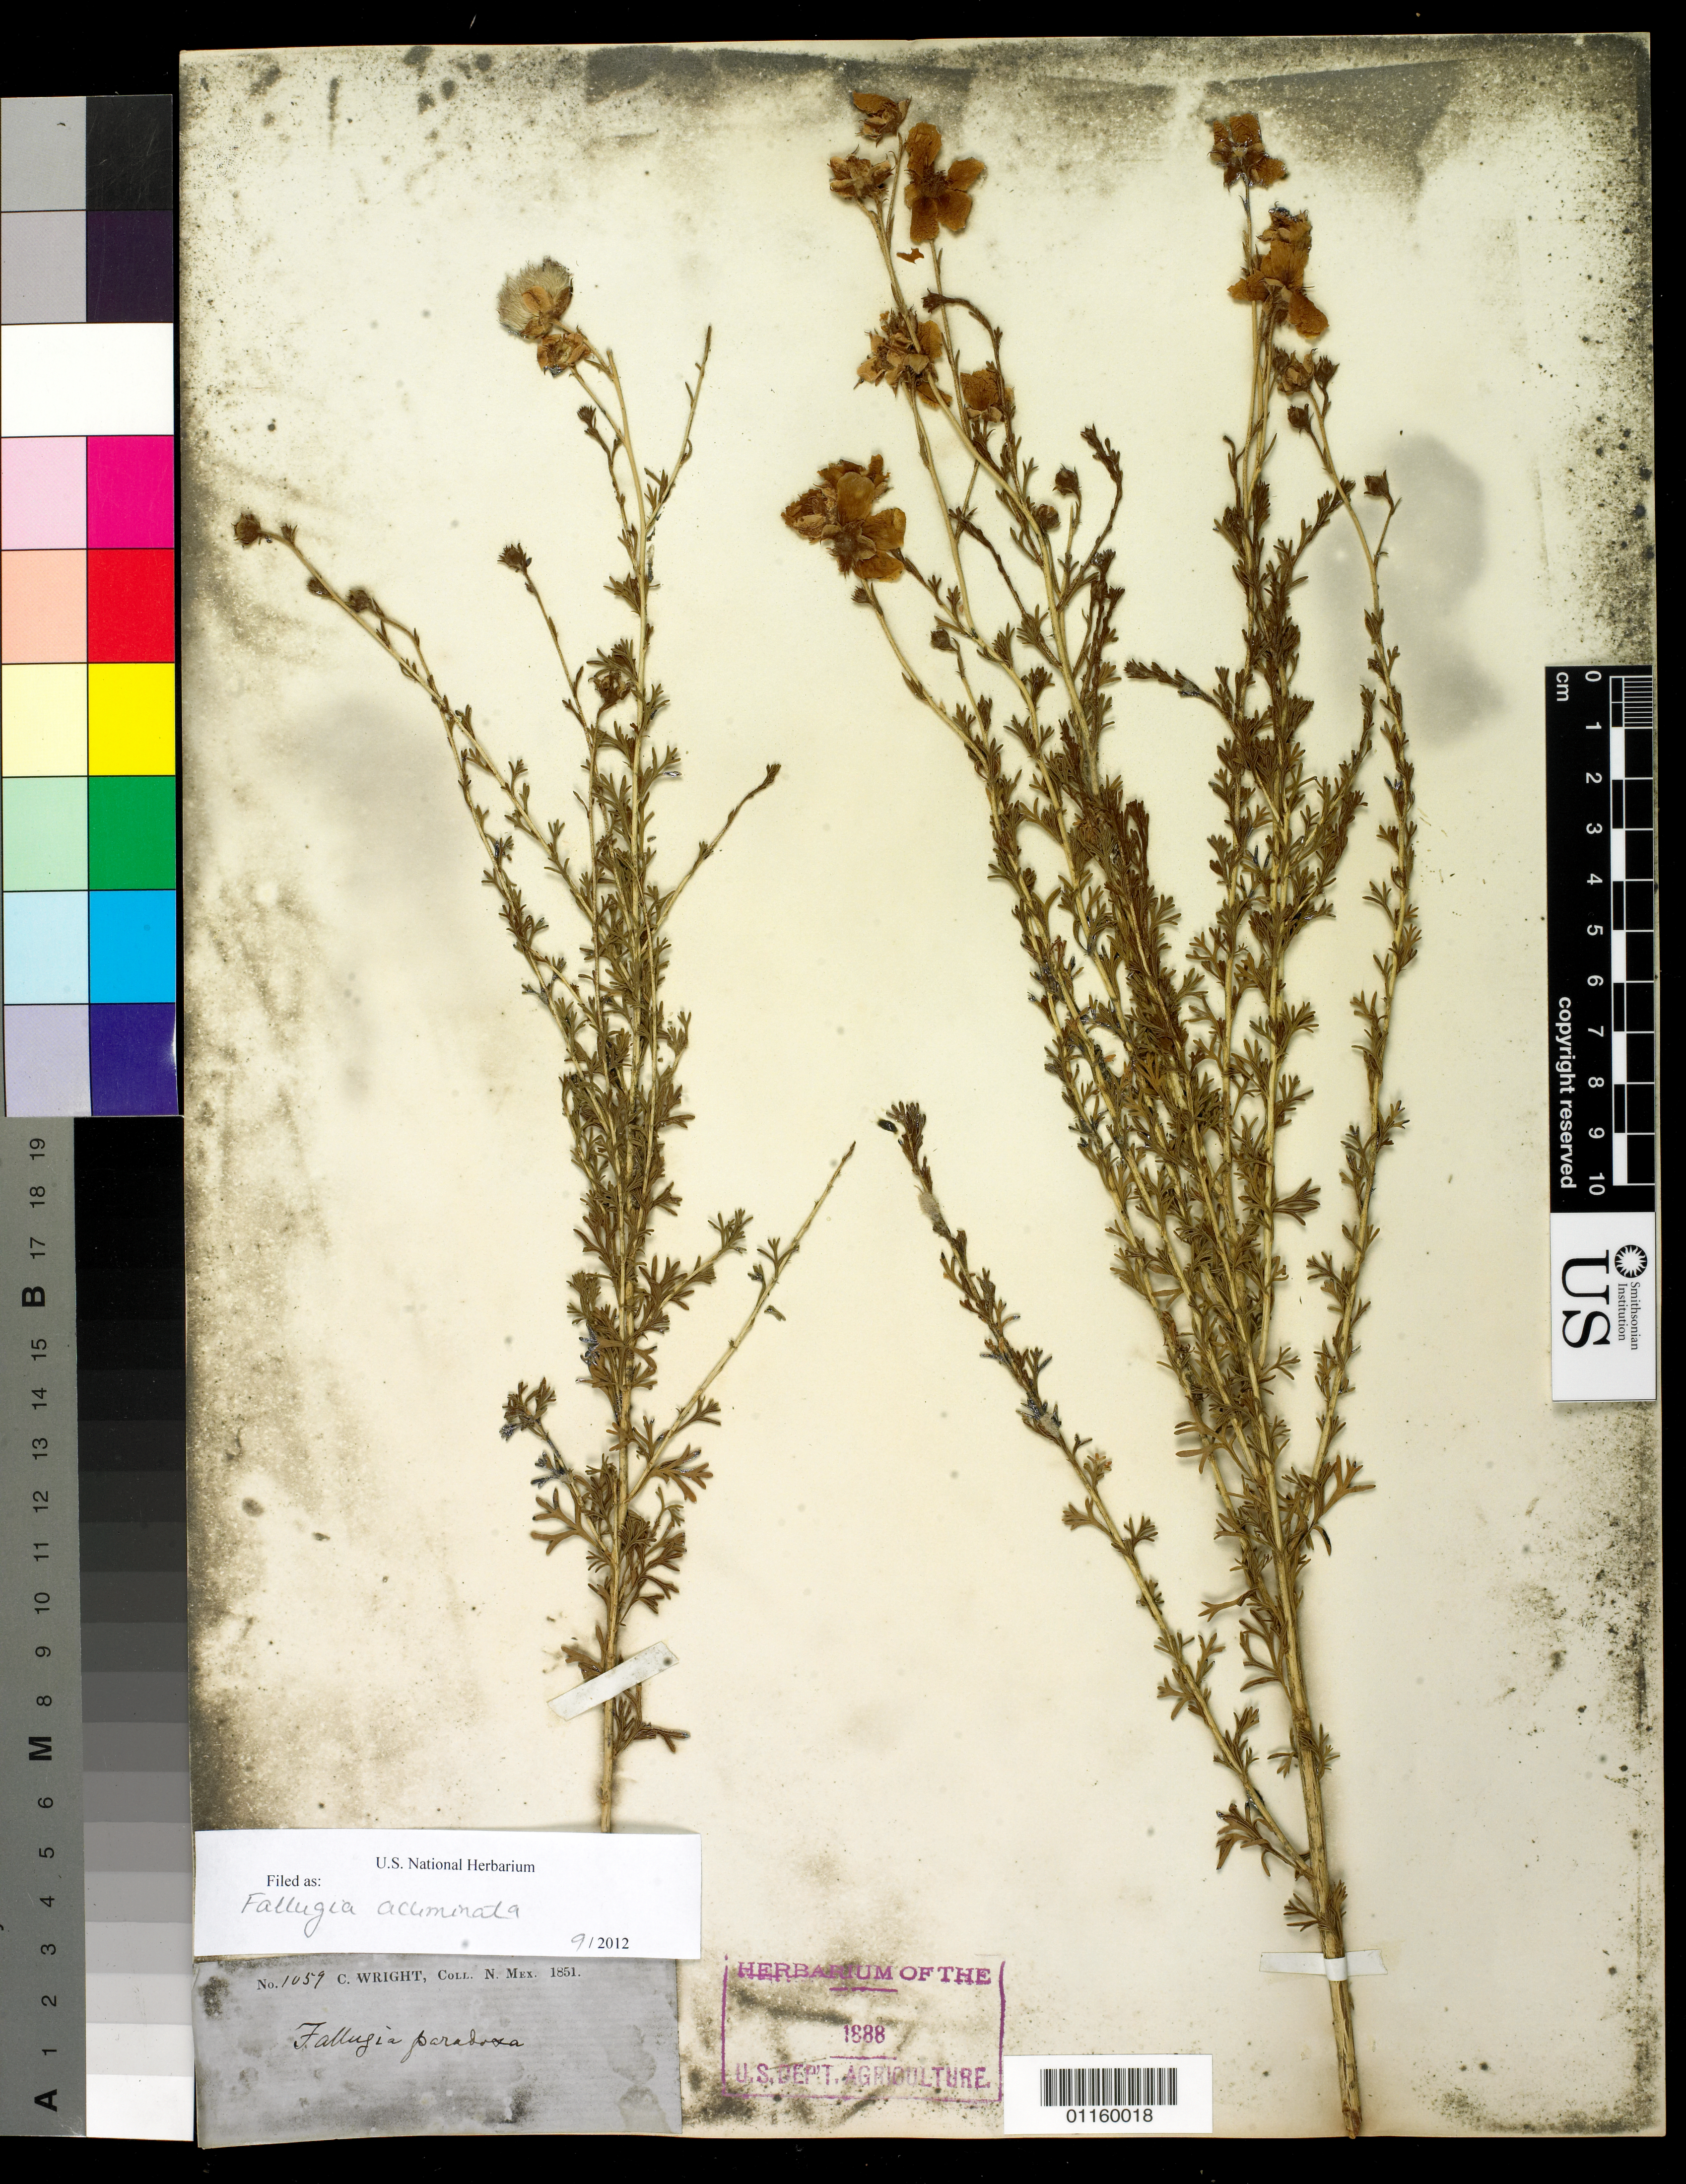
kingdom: Plantae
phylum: Tracheophyta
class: Magnoliopsida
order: Rosales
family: Rosaceae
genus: Fallugia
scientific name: Fallugia acuminata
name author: (Wooton) Rydb.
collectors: C. Wright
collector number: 1059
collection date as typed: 1851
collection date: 1851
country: United States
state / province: New Mexico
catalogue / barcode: US 1